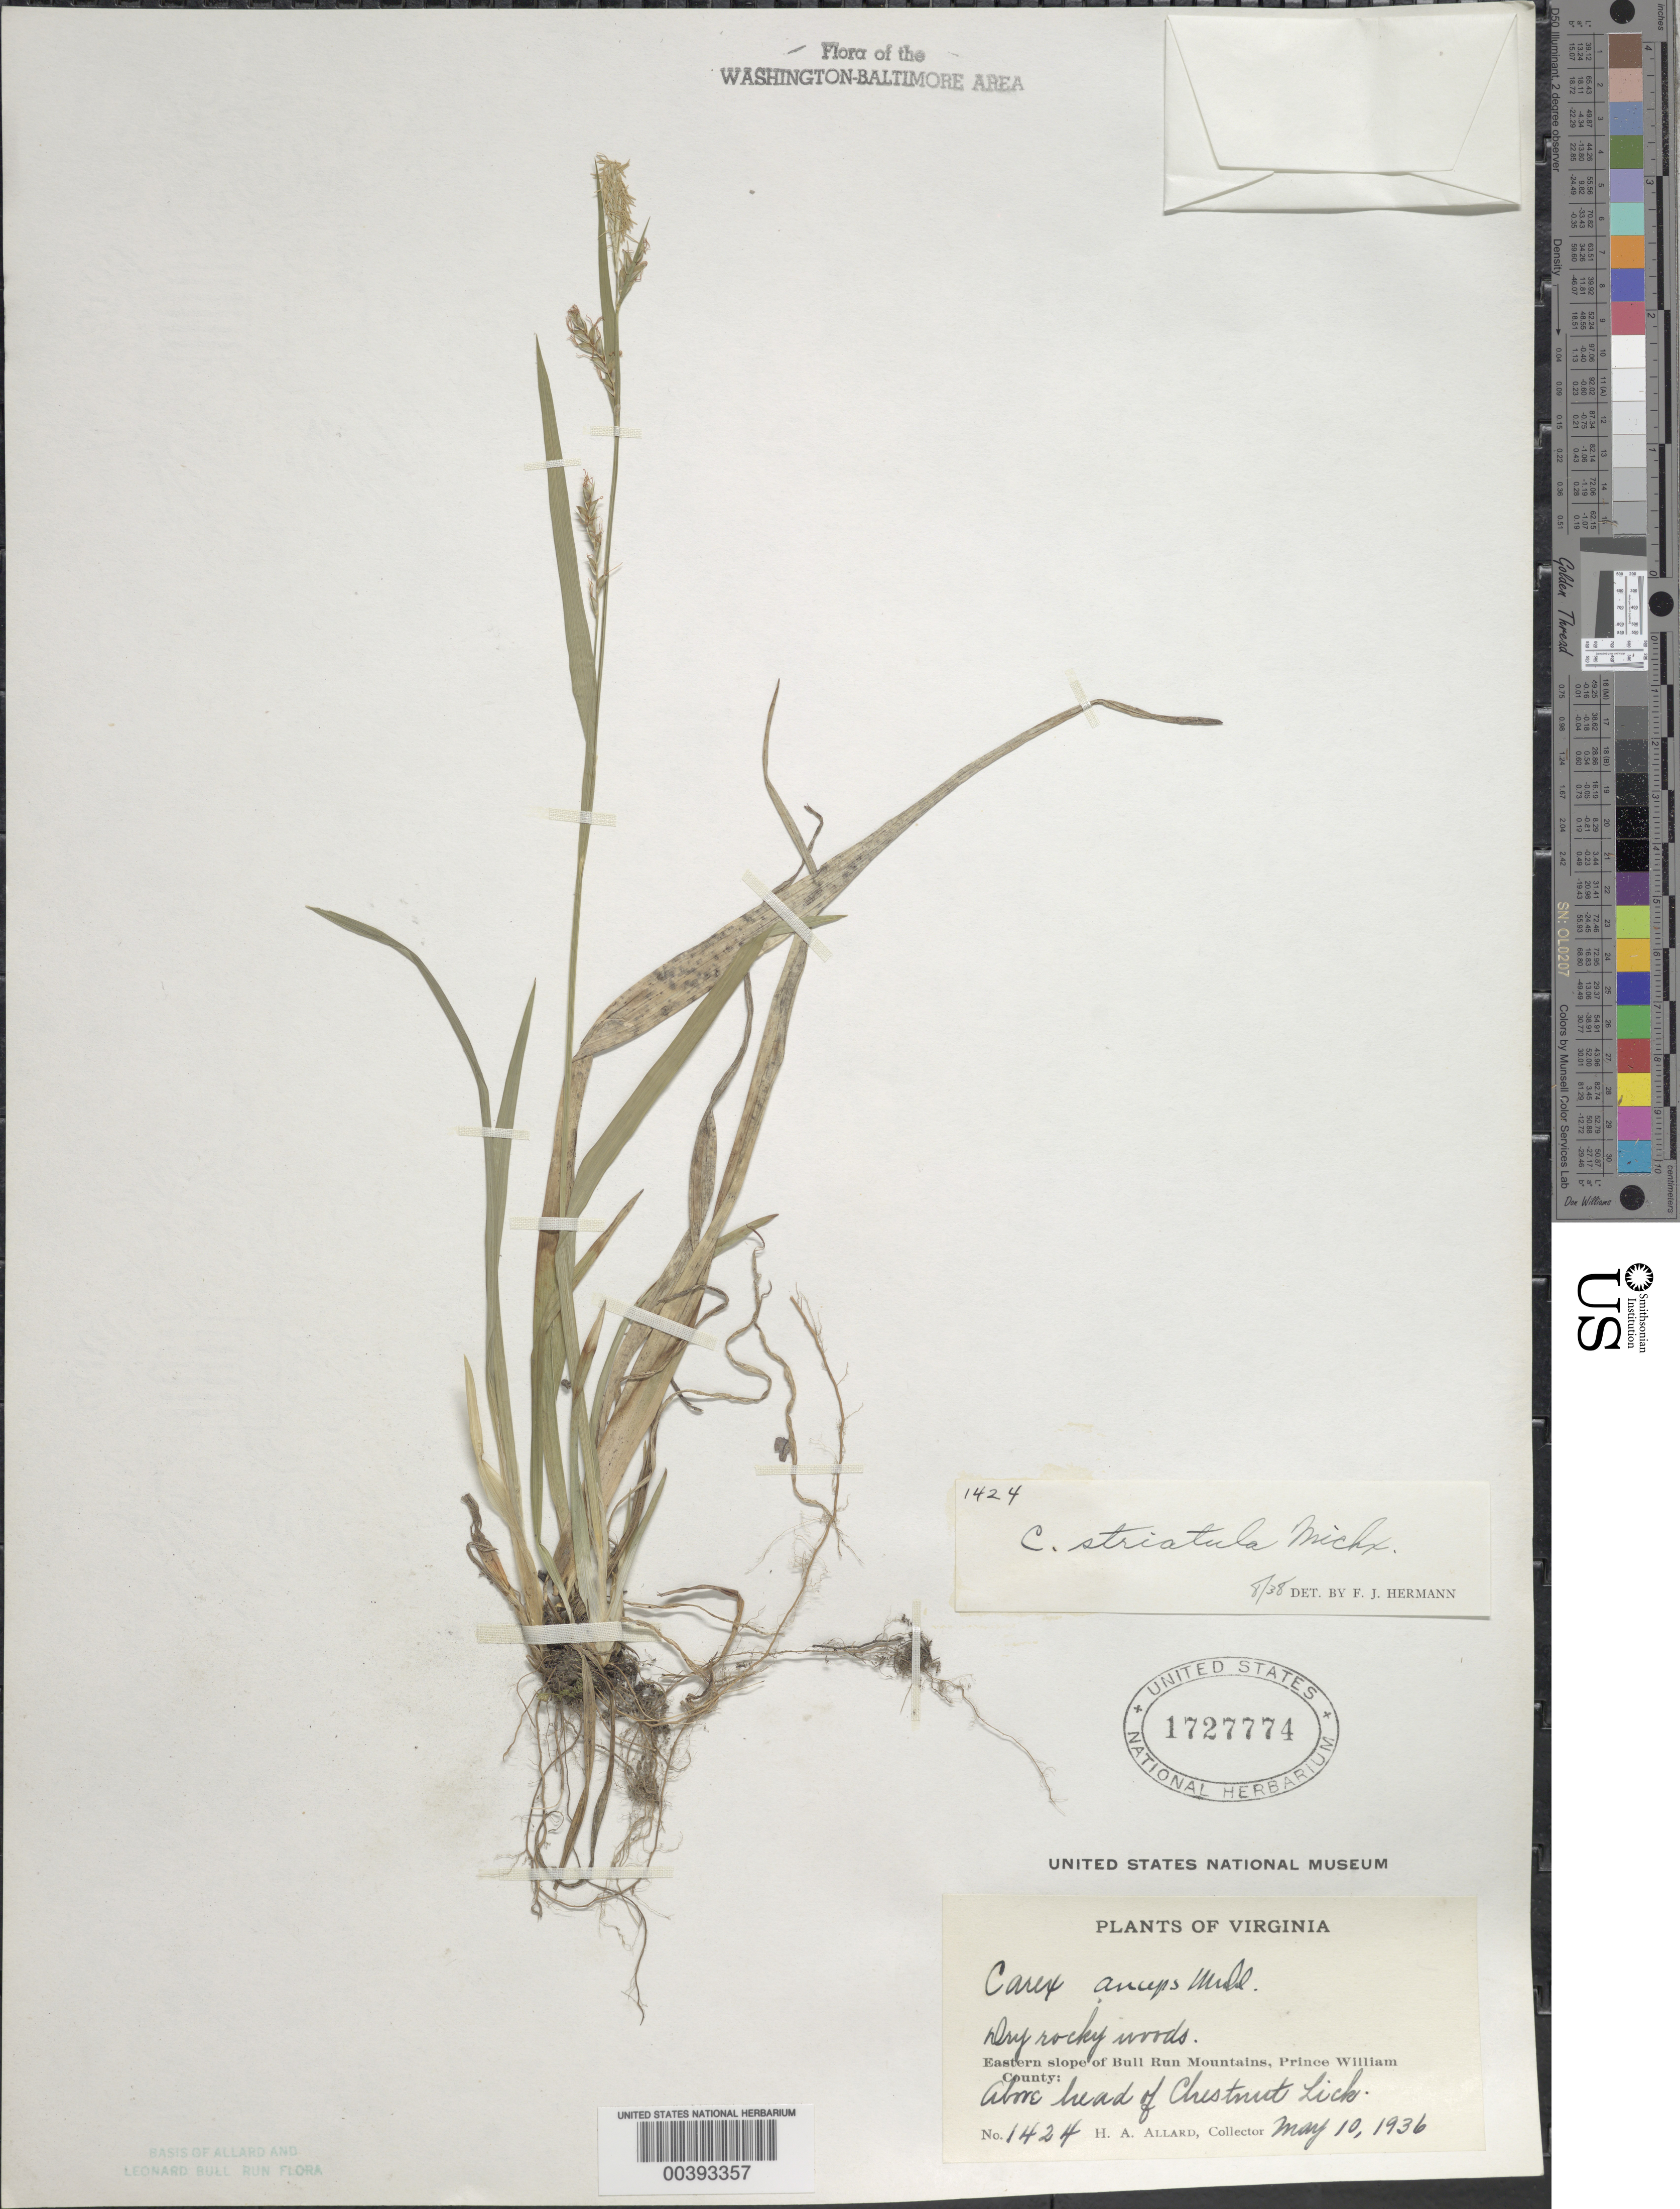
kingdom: Plantae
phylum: Tracheophyta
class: Liliopsida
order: Poales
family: Cyperaceae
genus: Carex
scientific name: Carex striatula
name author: Michx.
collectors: H. A. Allard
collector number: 1424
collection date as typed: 10 May 1936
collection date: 1936-05-10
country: United States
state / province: Virginia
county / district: Prince William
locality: Chestnut Lick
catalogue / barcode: US 1727774